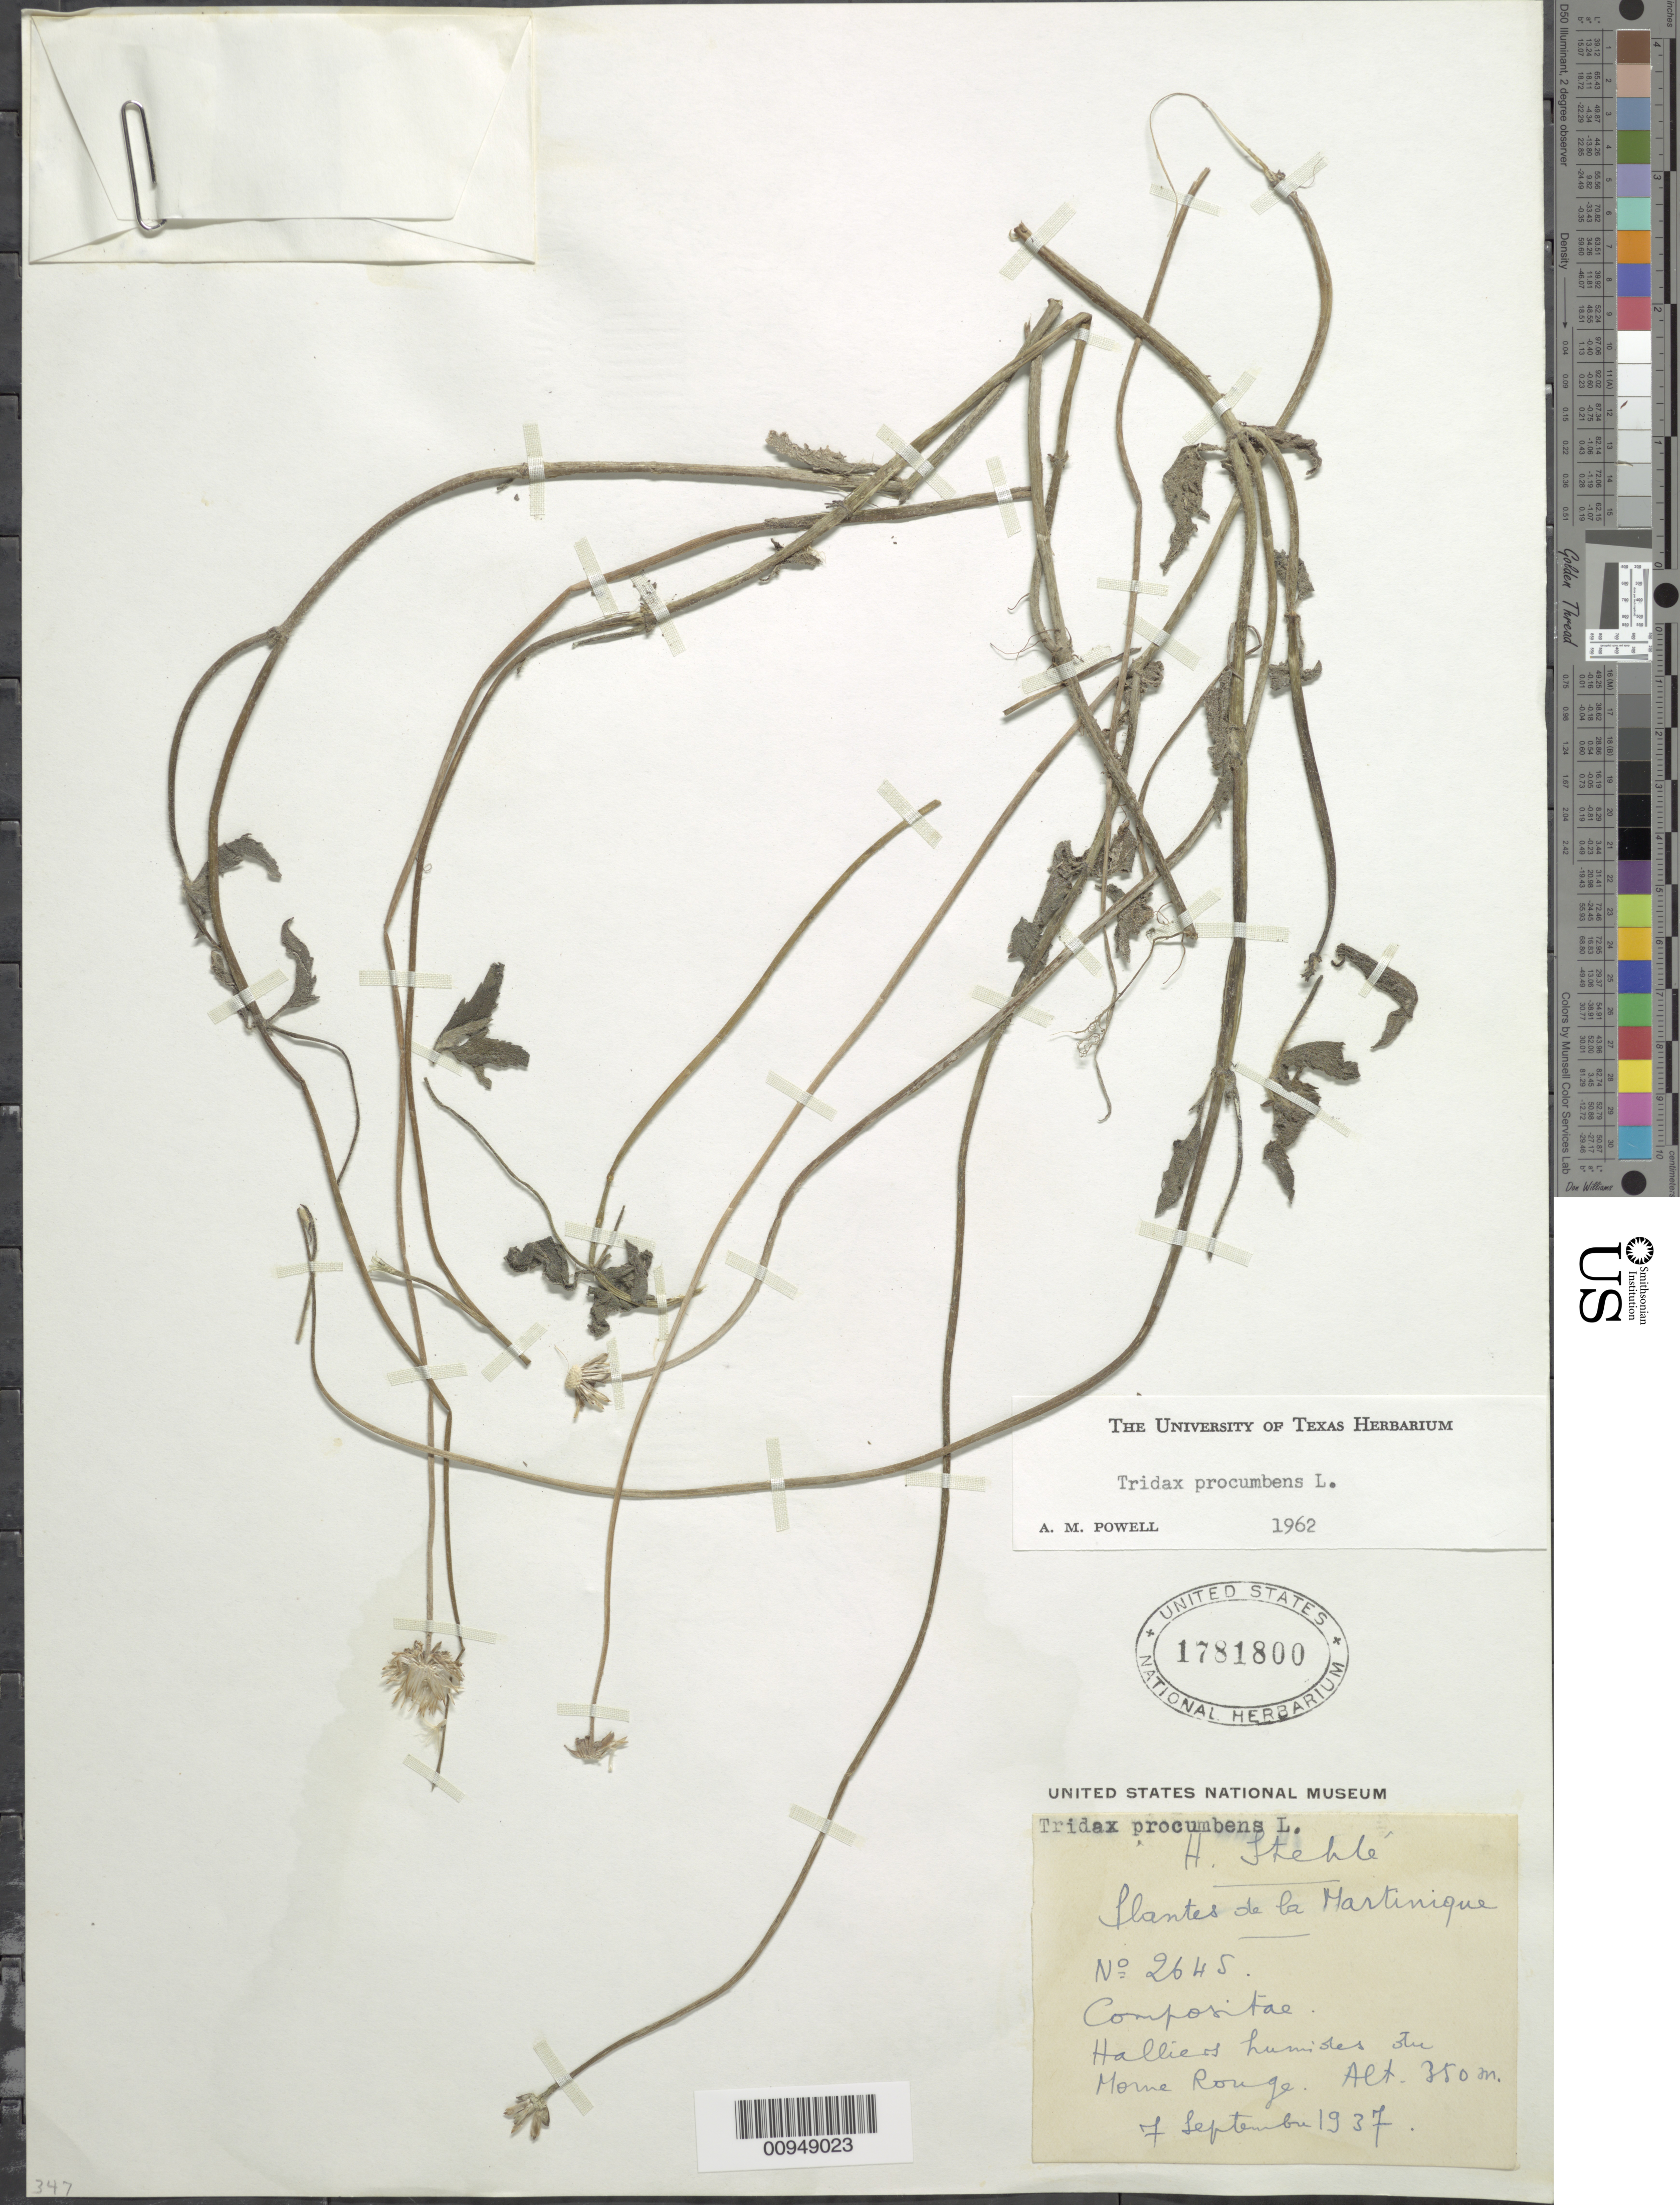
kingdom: Plantae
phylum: Tracheophyta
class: Magnoliopsida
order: Asterales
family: Asteraceae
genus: Tridax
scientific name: Tridax procumbens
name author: L.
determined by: Powell, A. M.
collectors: H. Stehlé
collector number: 2645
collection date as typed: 07 Sep 1937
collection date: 1937-09-07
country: Martinique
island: Martinique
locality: Morne Rouge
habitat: Halliers humides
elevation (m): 350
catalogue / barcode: US 1781800